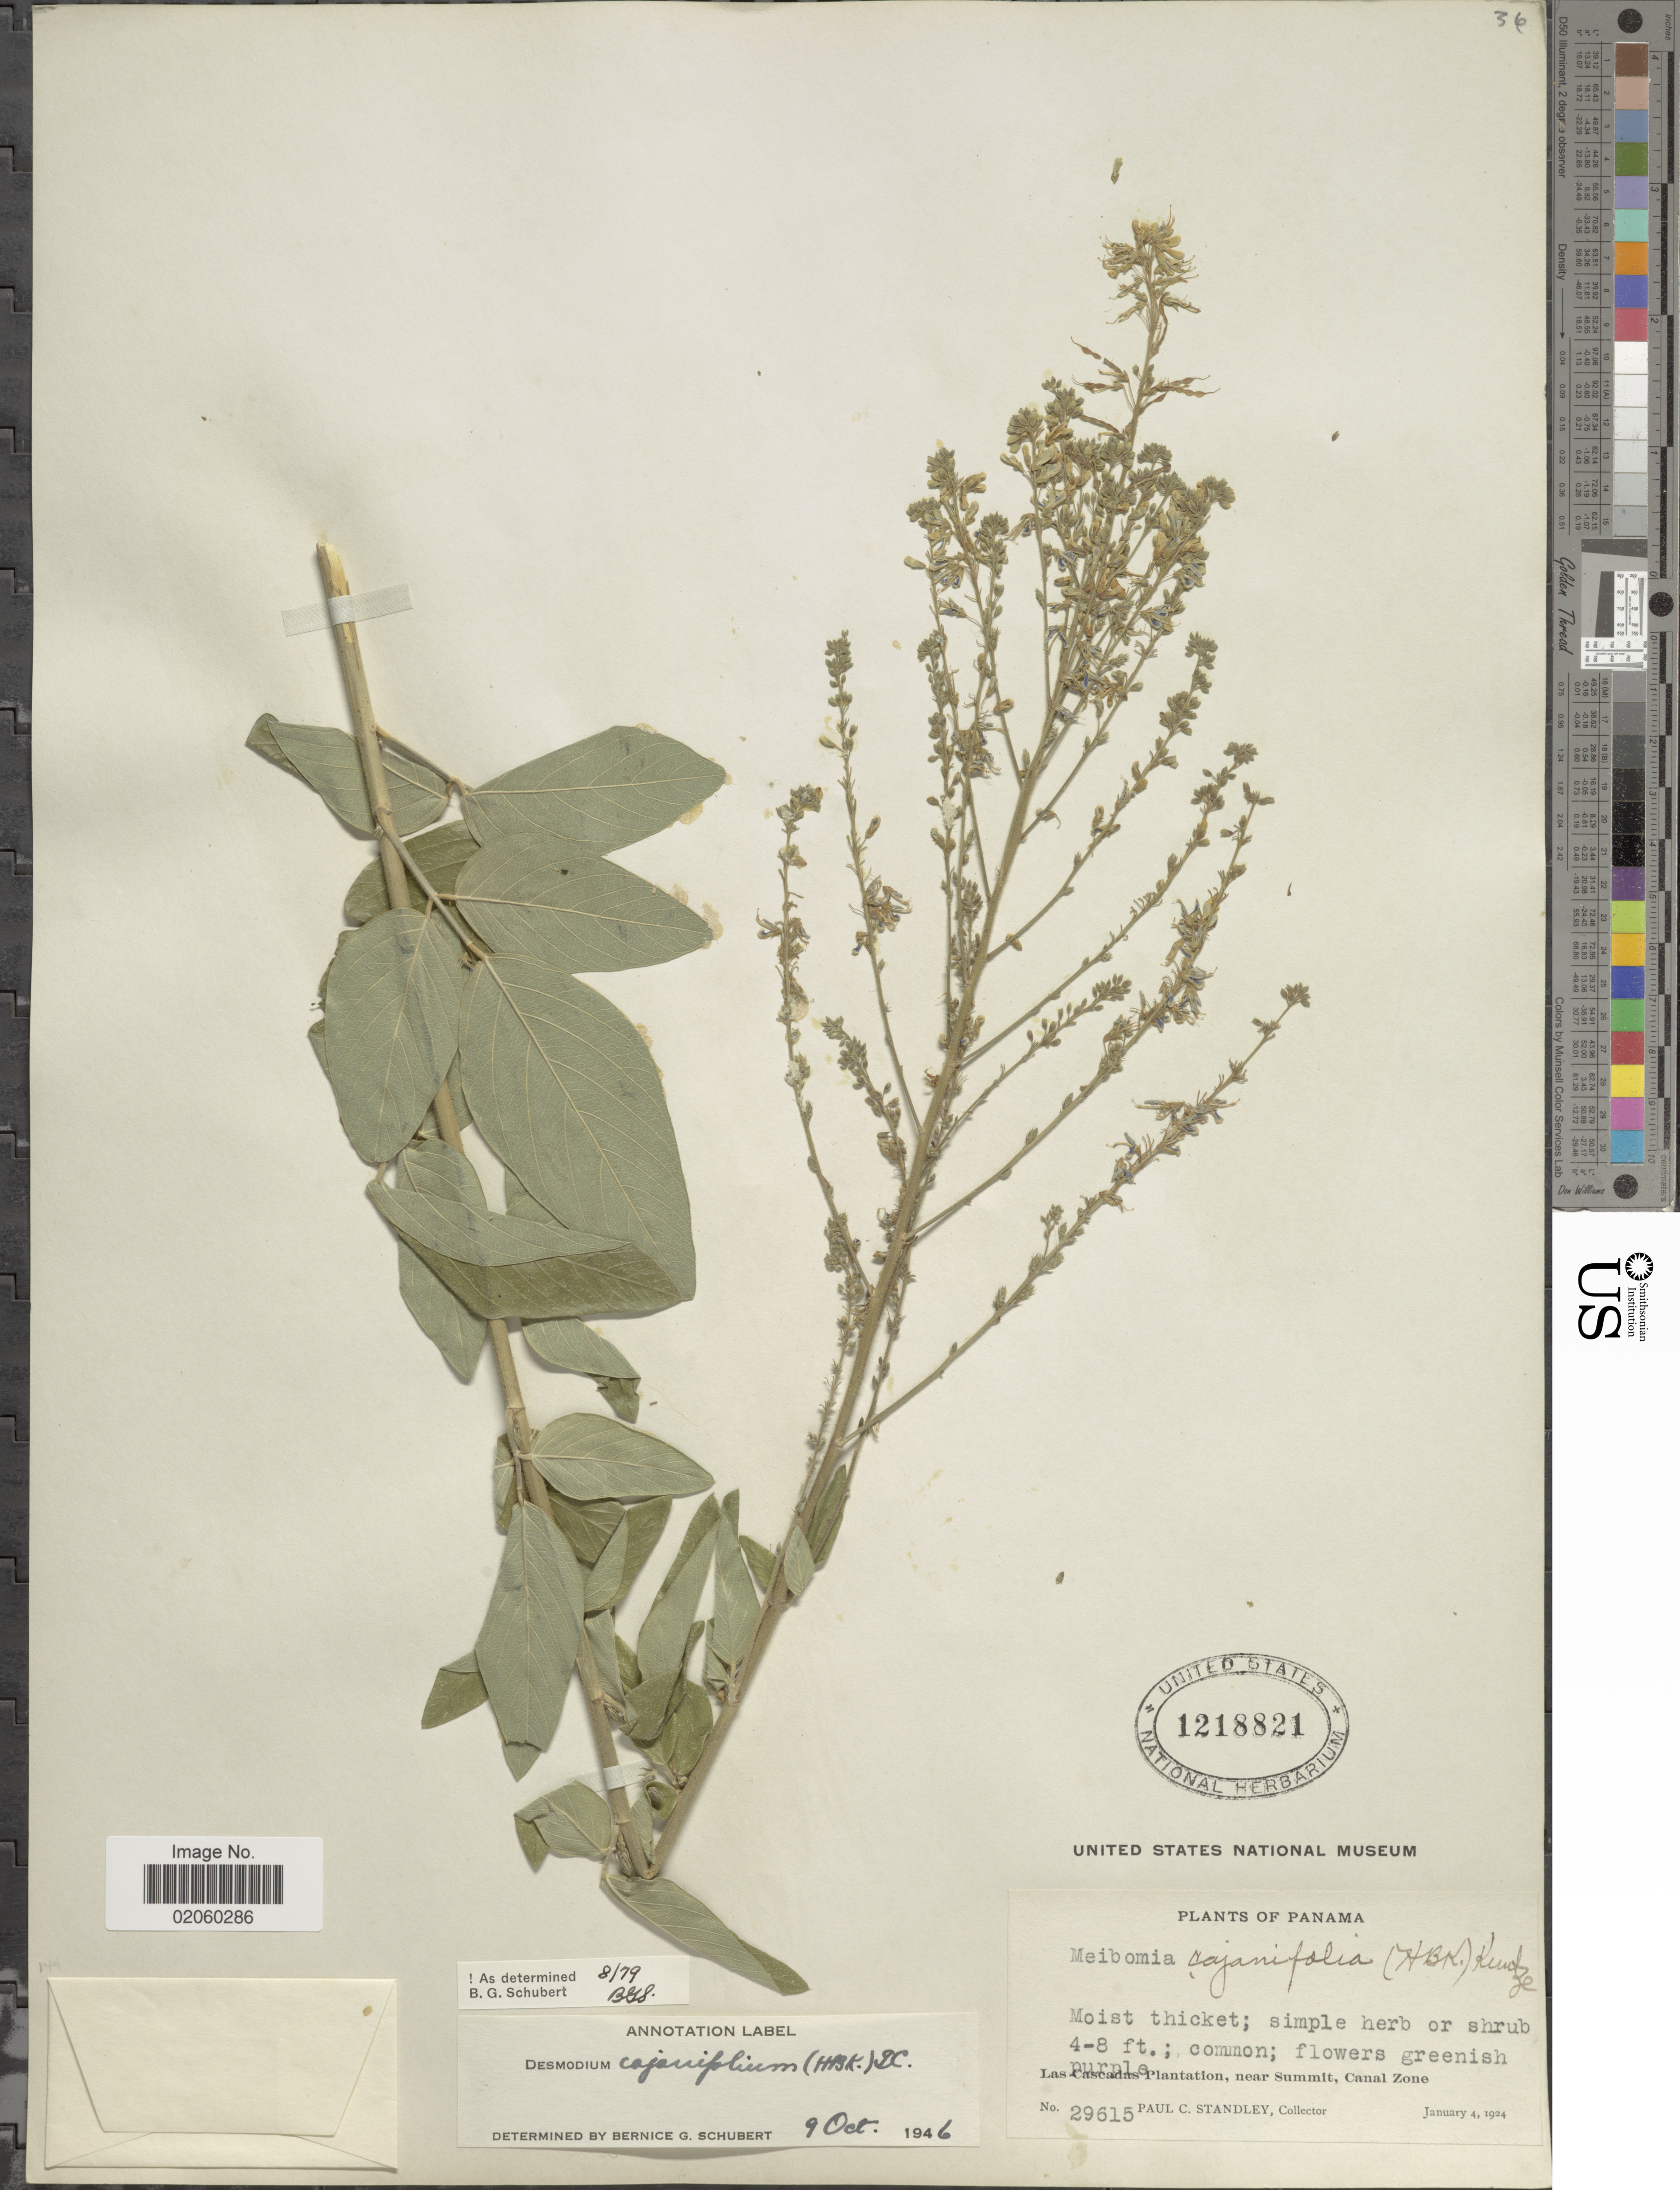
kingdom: Plantae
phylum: Tracheophyta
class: Magnoliopsida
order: Fabales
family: Fabaceae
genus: Desmodium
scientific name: Desmodium cajanifolium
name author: (Kunth) DC.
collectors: P. C. Standley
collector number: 29615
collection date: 1924-01-04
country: Panama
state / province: Colón / Panamá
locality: Las Cascades Plantation, near summit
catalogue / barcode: US 1218821